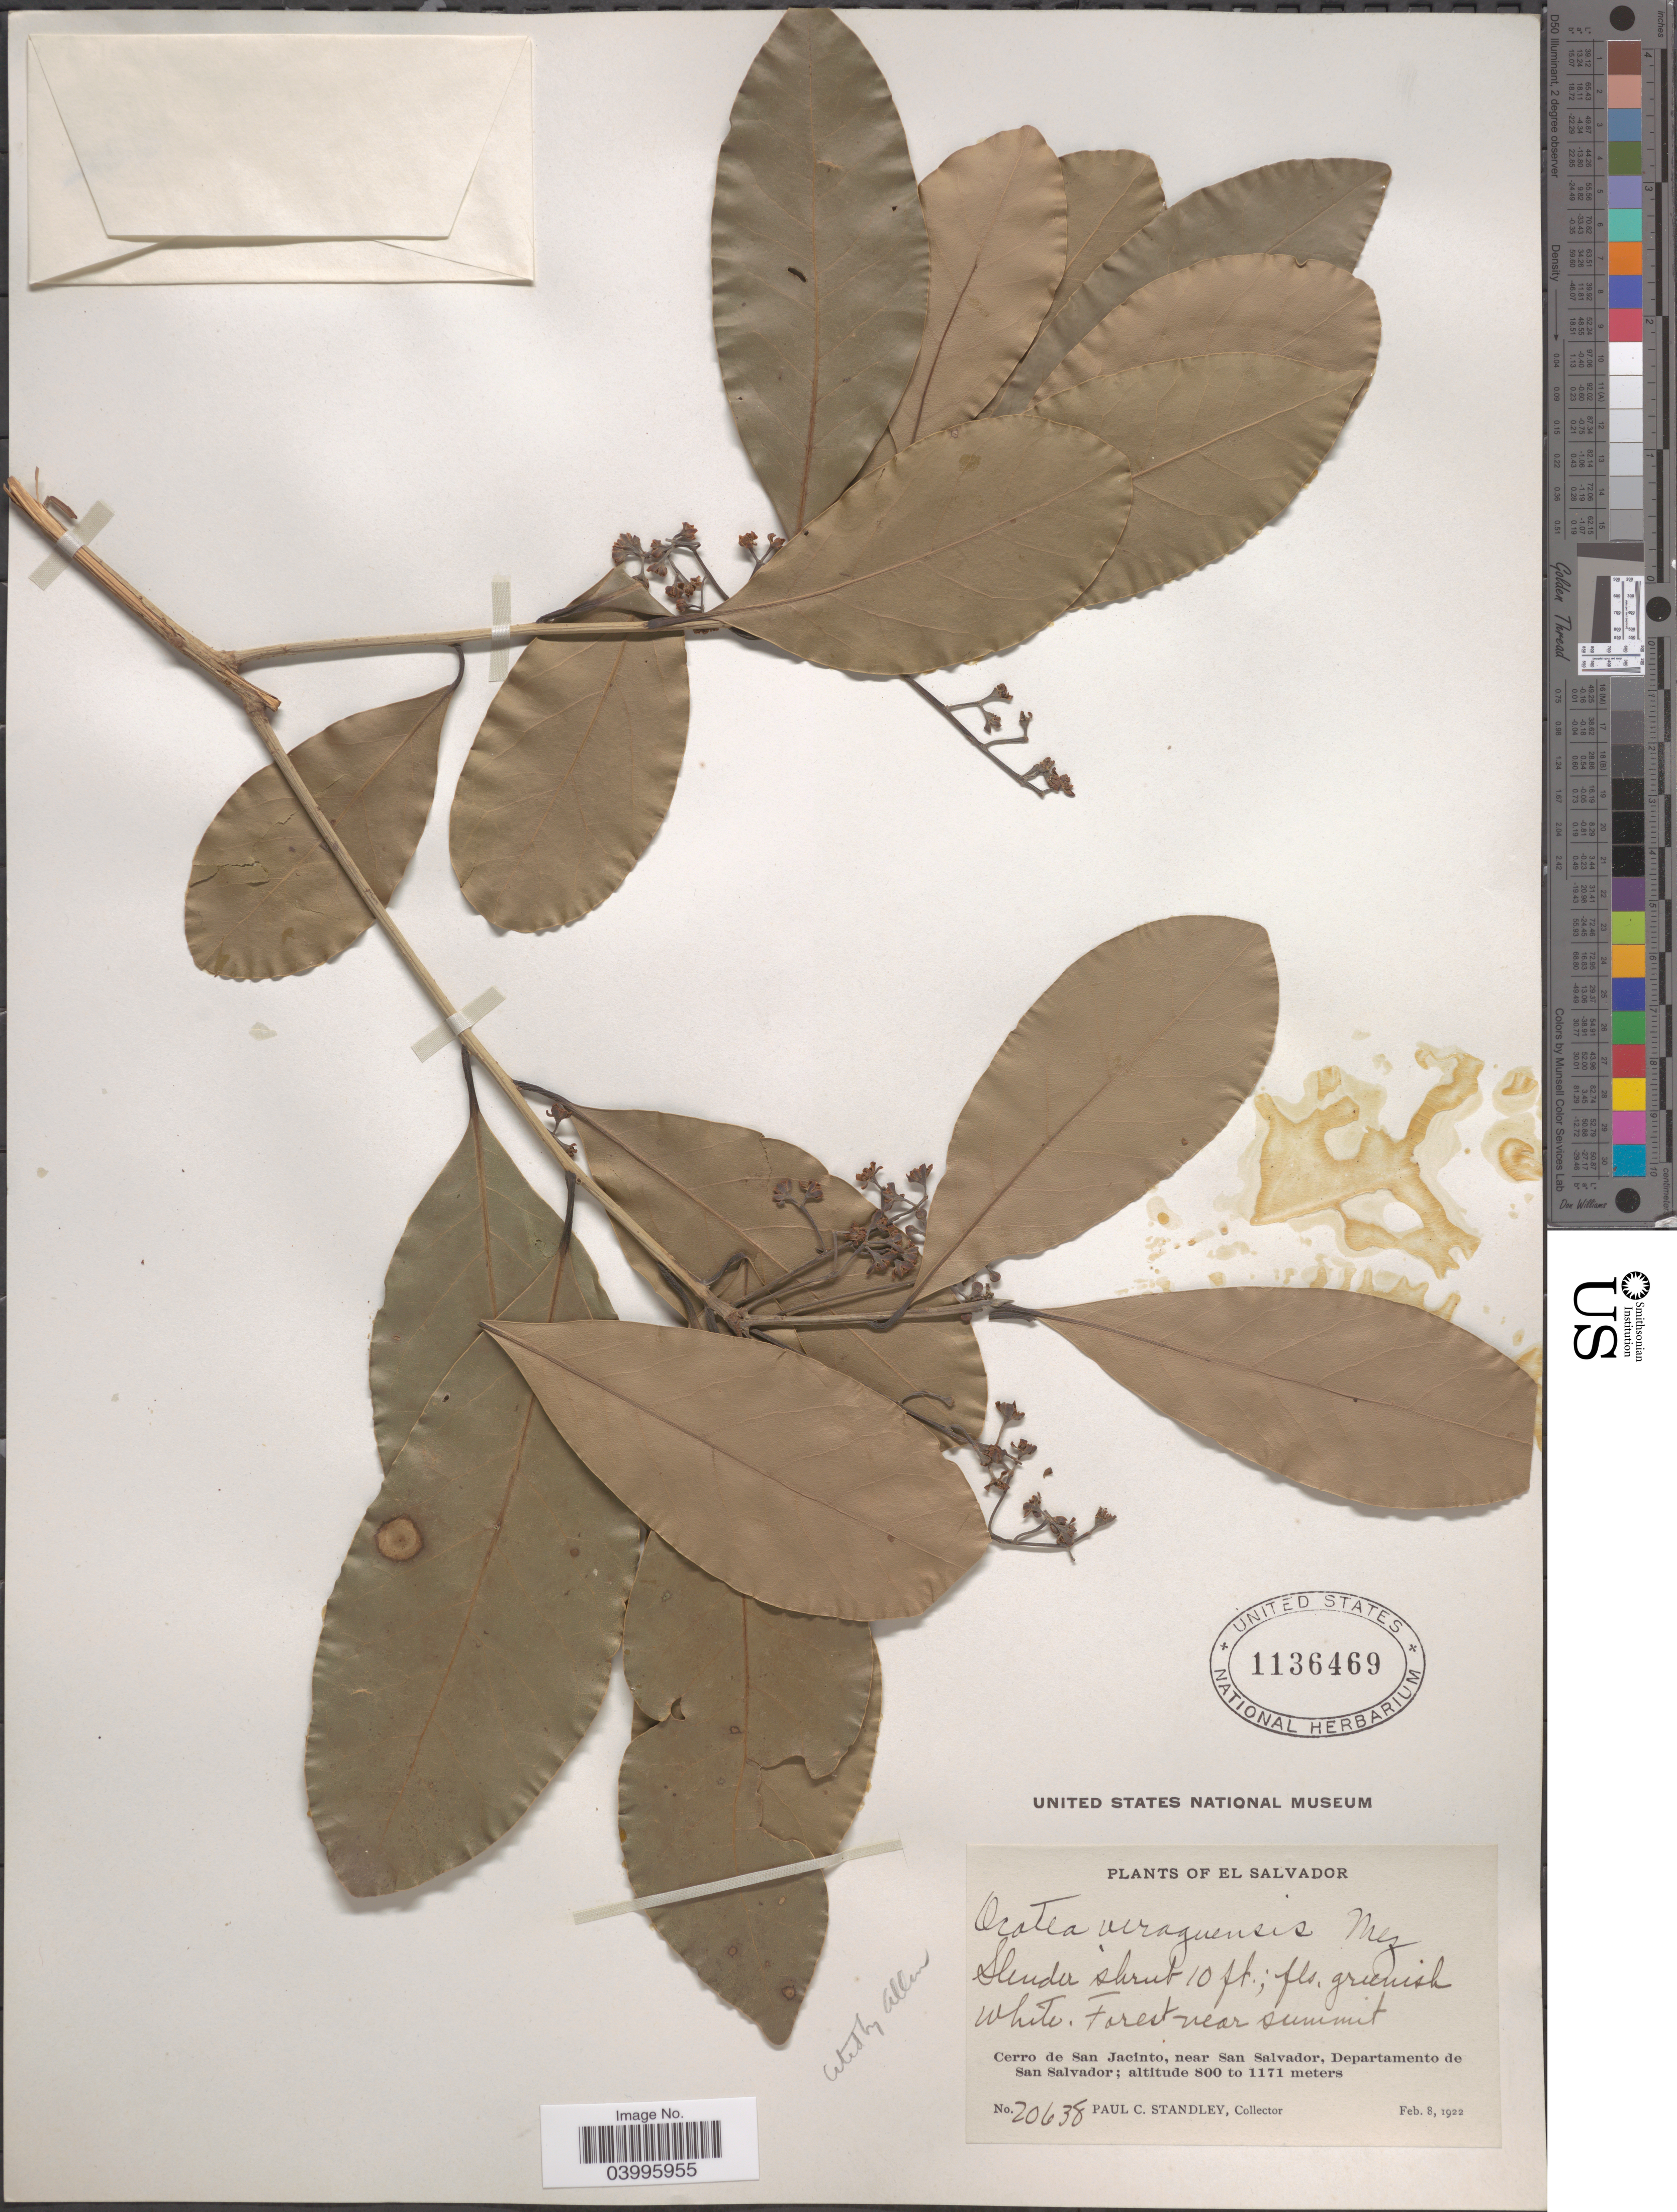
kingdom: Plantae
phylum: Tracheophyta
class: Magnoliopsida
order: Laurales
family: Lauraceae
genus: Ocotea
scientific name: Ocotea veraguensis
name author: (Meisn.) Mez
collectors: P. C. Standley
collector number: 20638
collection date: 1922-02-08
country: El Salvador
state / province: San Salvador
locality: Forest near summit. Cerro de San Jacinto, near San Salvador, Departamento de San Salvador.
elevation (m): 800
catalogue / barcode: US 1136469